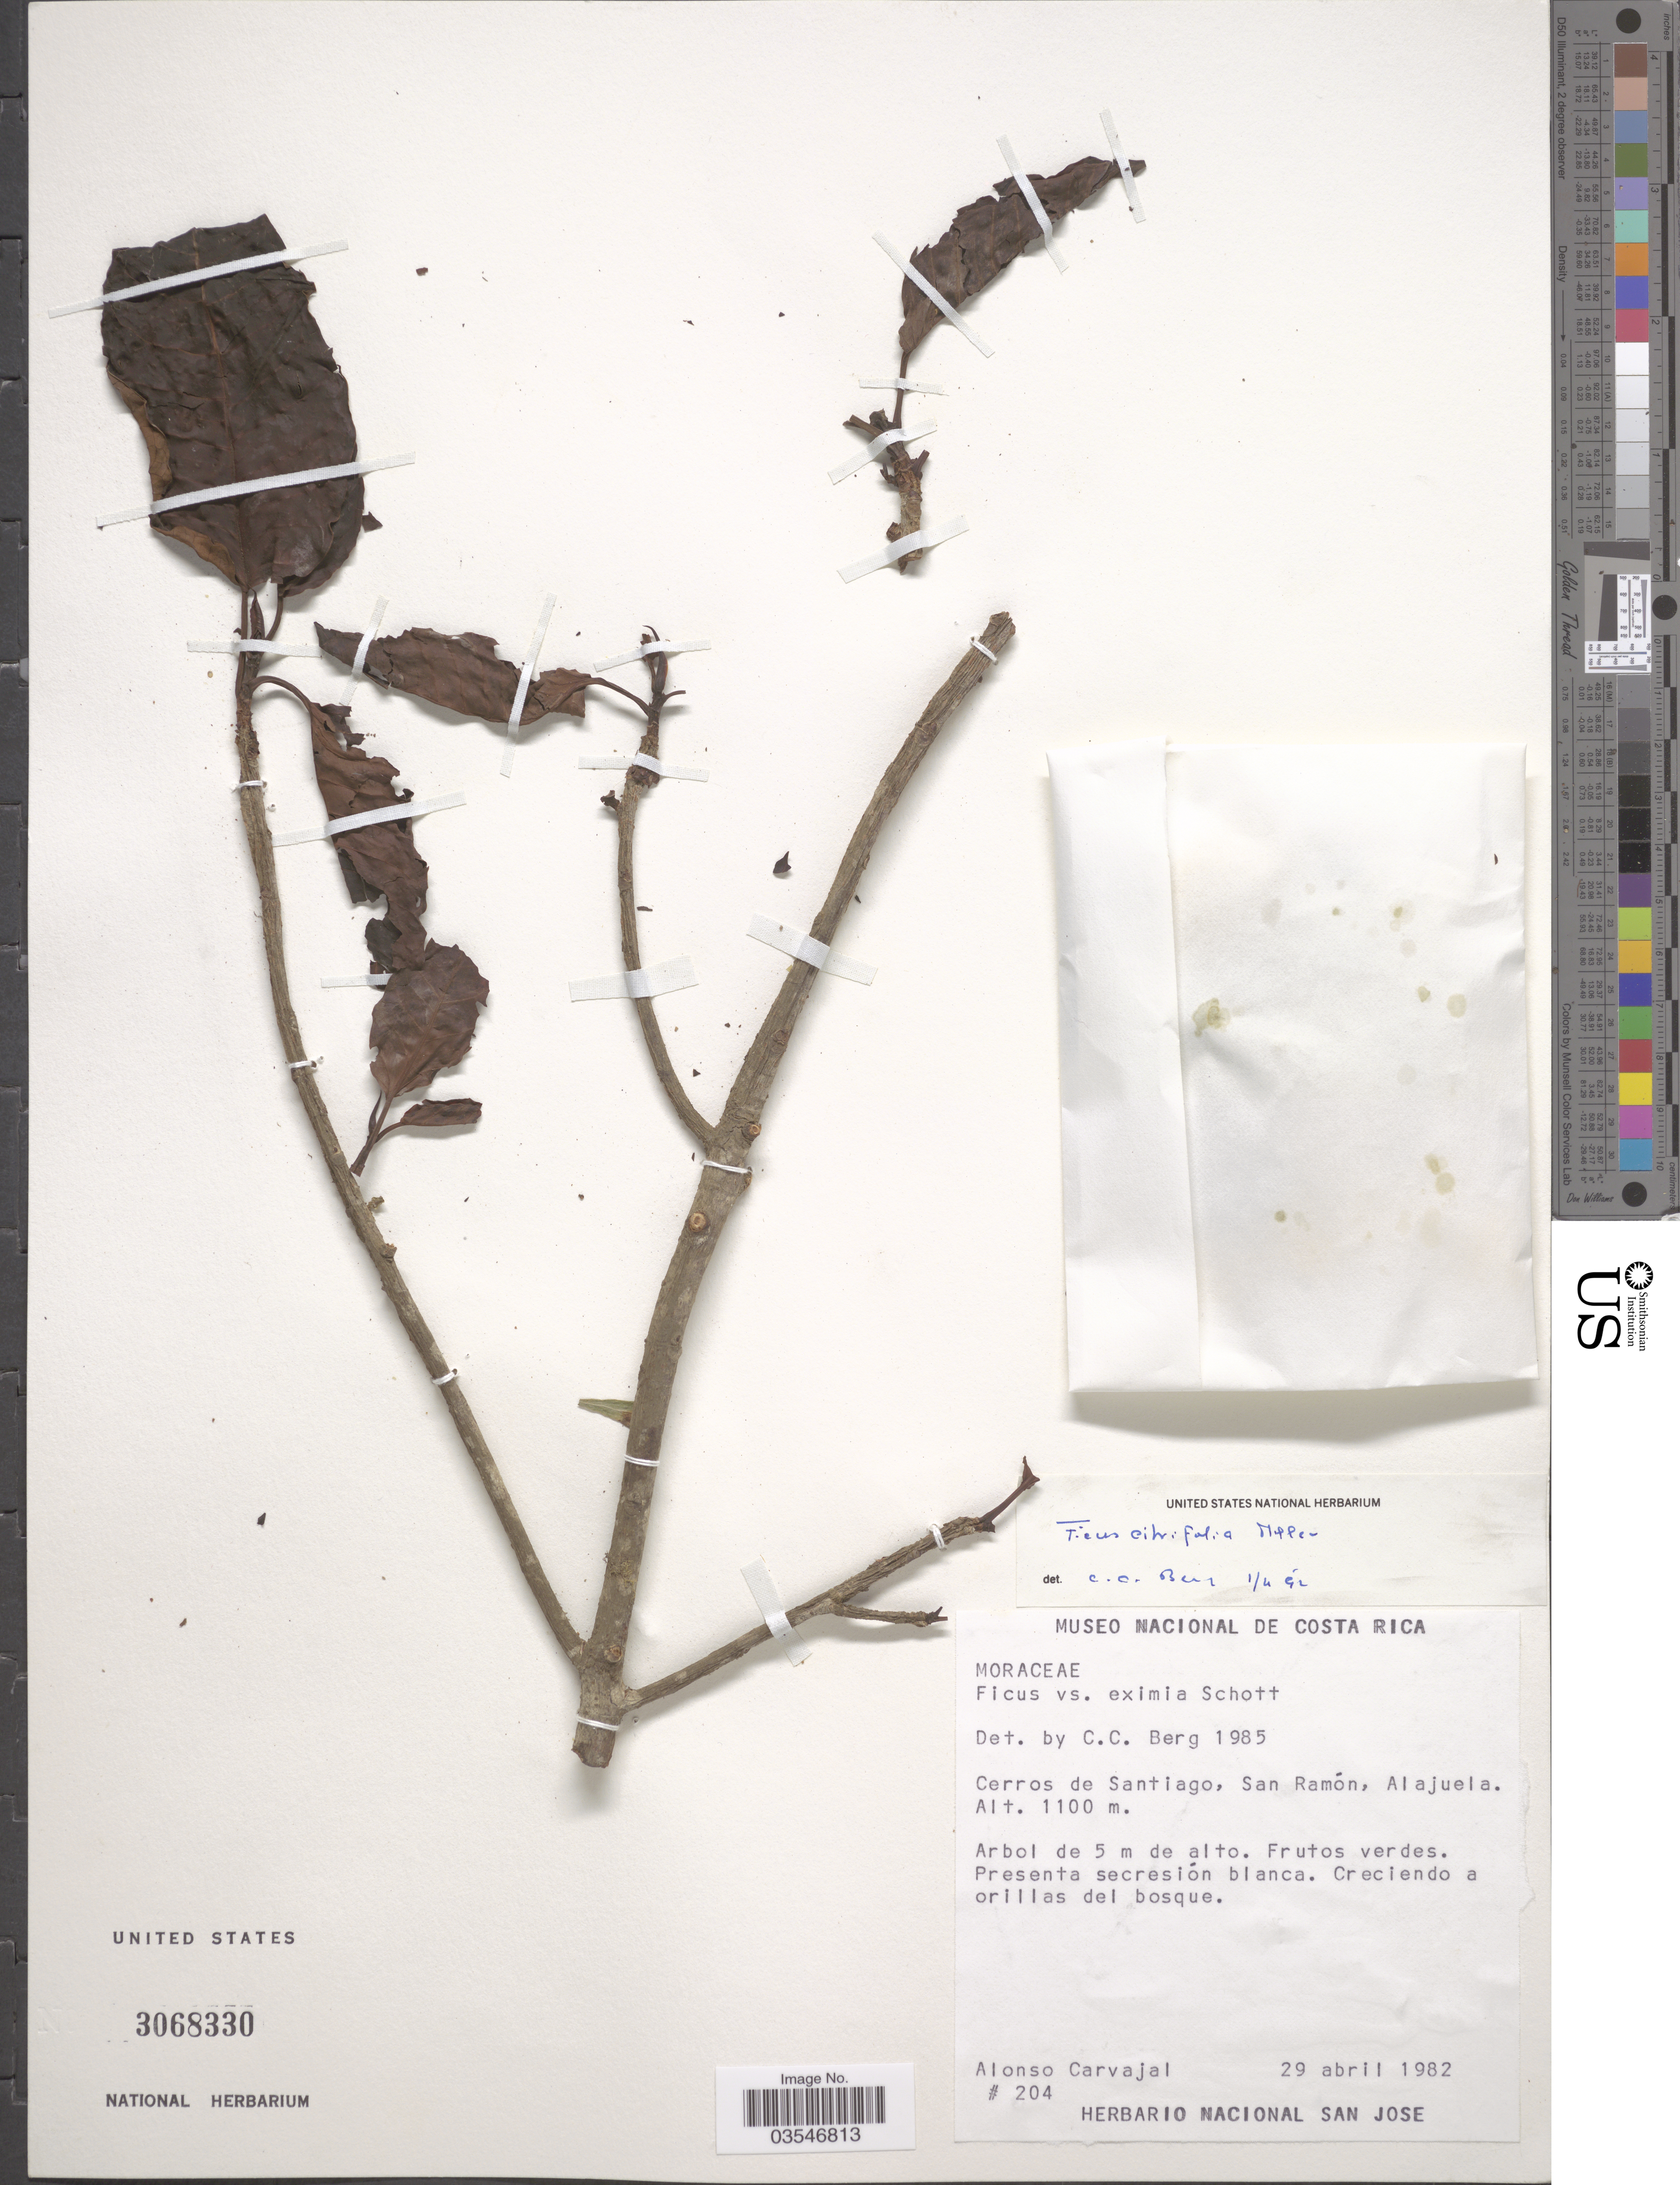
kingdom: Plantae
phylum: Tracheophyta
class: Magnoliopsida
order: Rosales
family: Moraceae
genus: Ficus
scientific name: Ficus hemsleyana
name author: King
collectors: A. Carvajal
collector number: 204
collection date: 1982-04-29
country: Costa Rica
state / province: Alajuela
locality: Cerros de Santiago, San Ramón.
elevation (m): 1100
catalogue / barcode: US 3068330